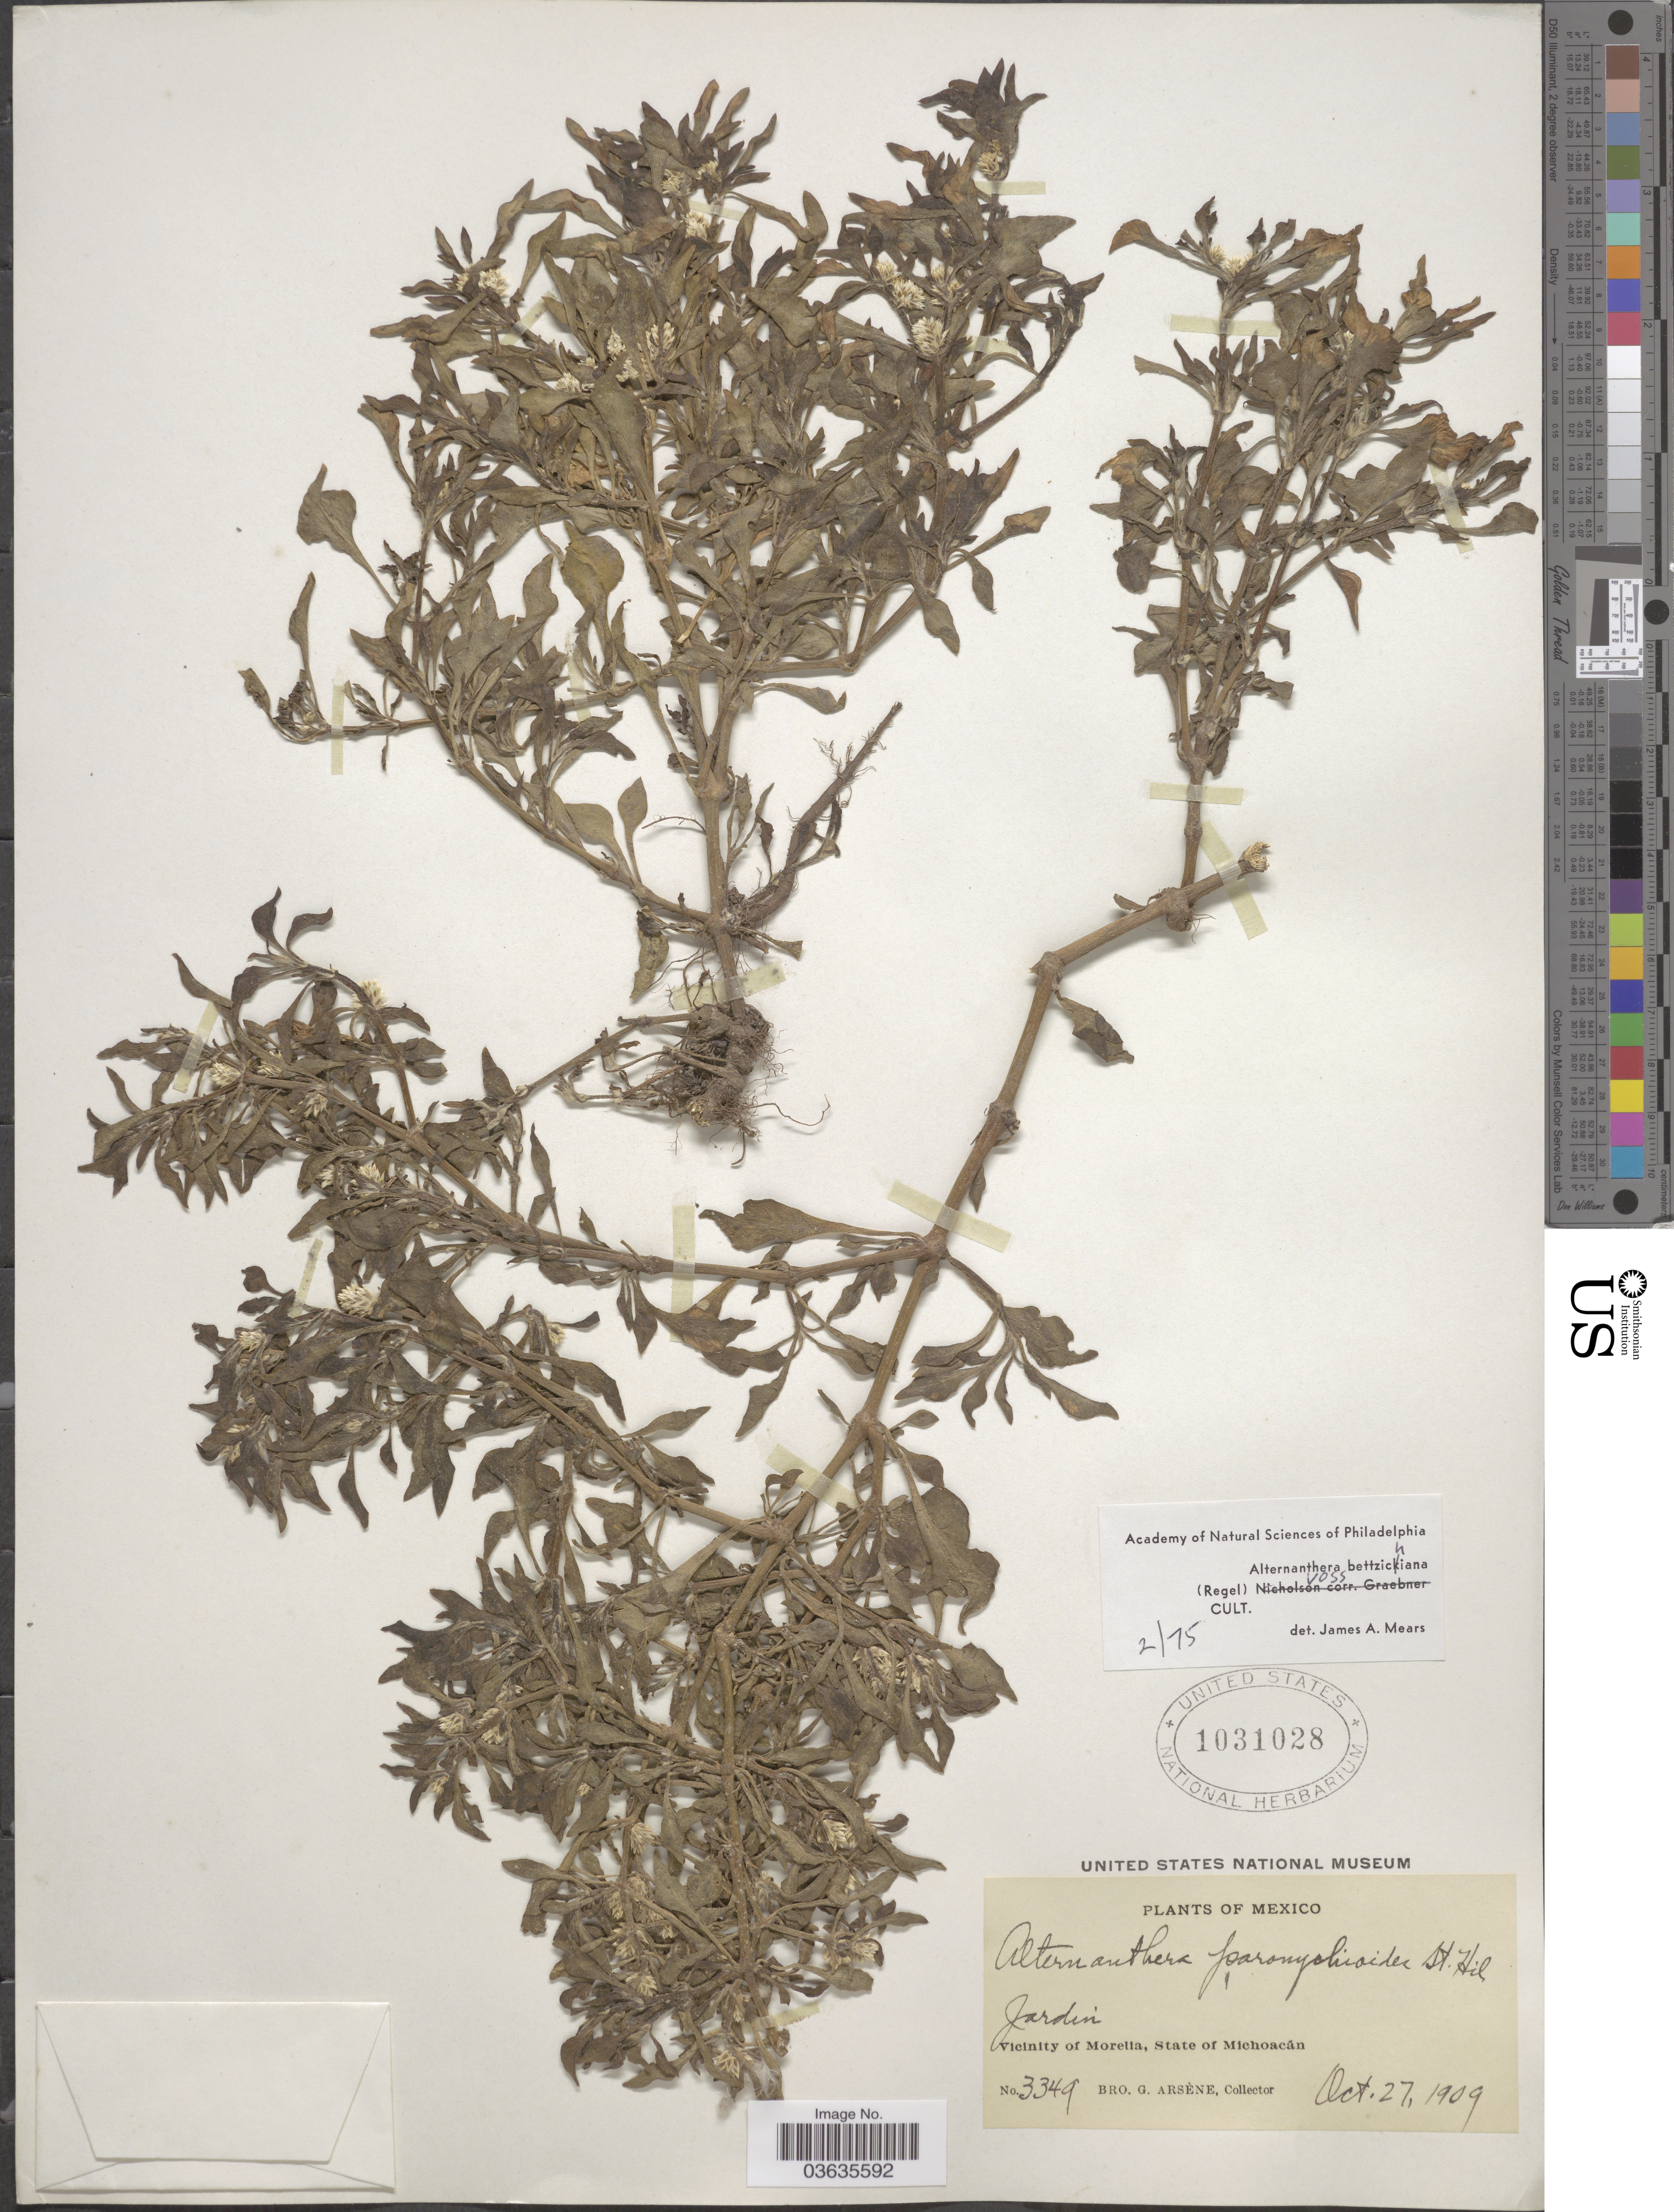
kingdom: Plantae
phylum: Tracheophyta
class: Magnoliopsida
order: Caryophyllales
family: Amaranthaceae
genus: Alternanthera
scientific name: Alternanthera bettzickiana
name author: (Regel) G. Nicholson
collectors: Bro. G. Arsène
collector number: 3349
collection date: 1909-10-27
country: Mexico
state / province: Michoacán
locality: Jardin. Vicinity of Morelia.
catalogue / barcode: US 1031028